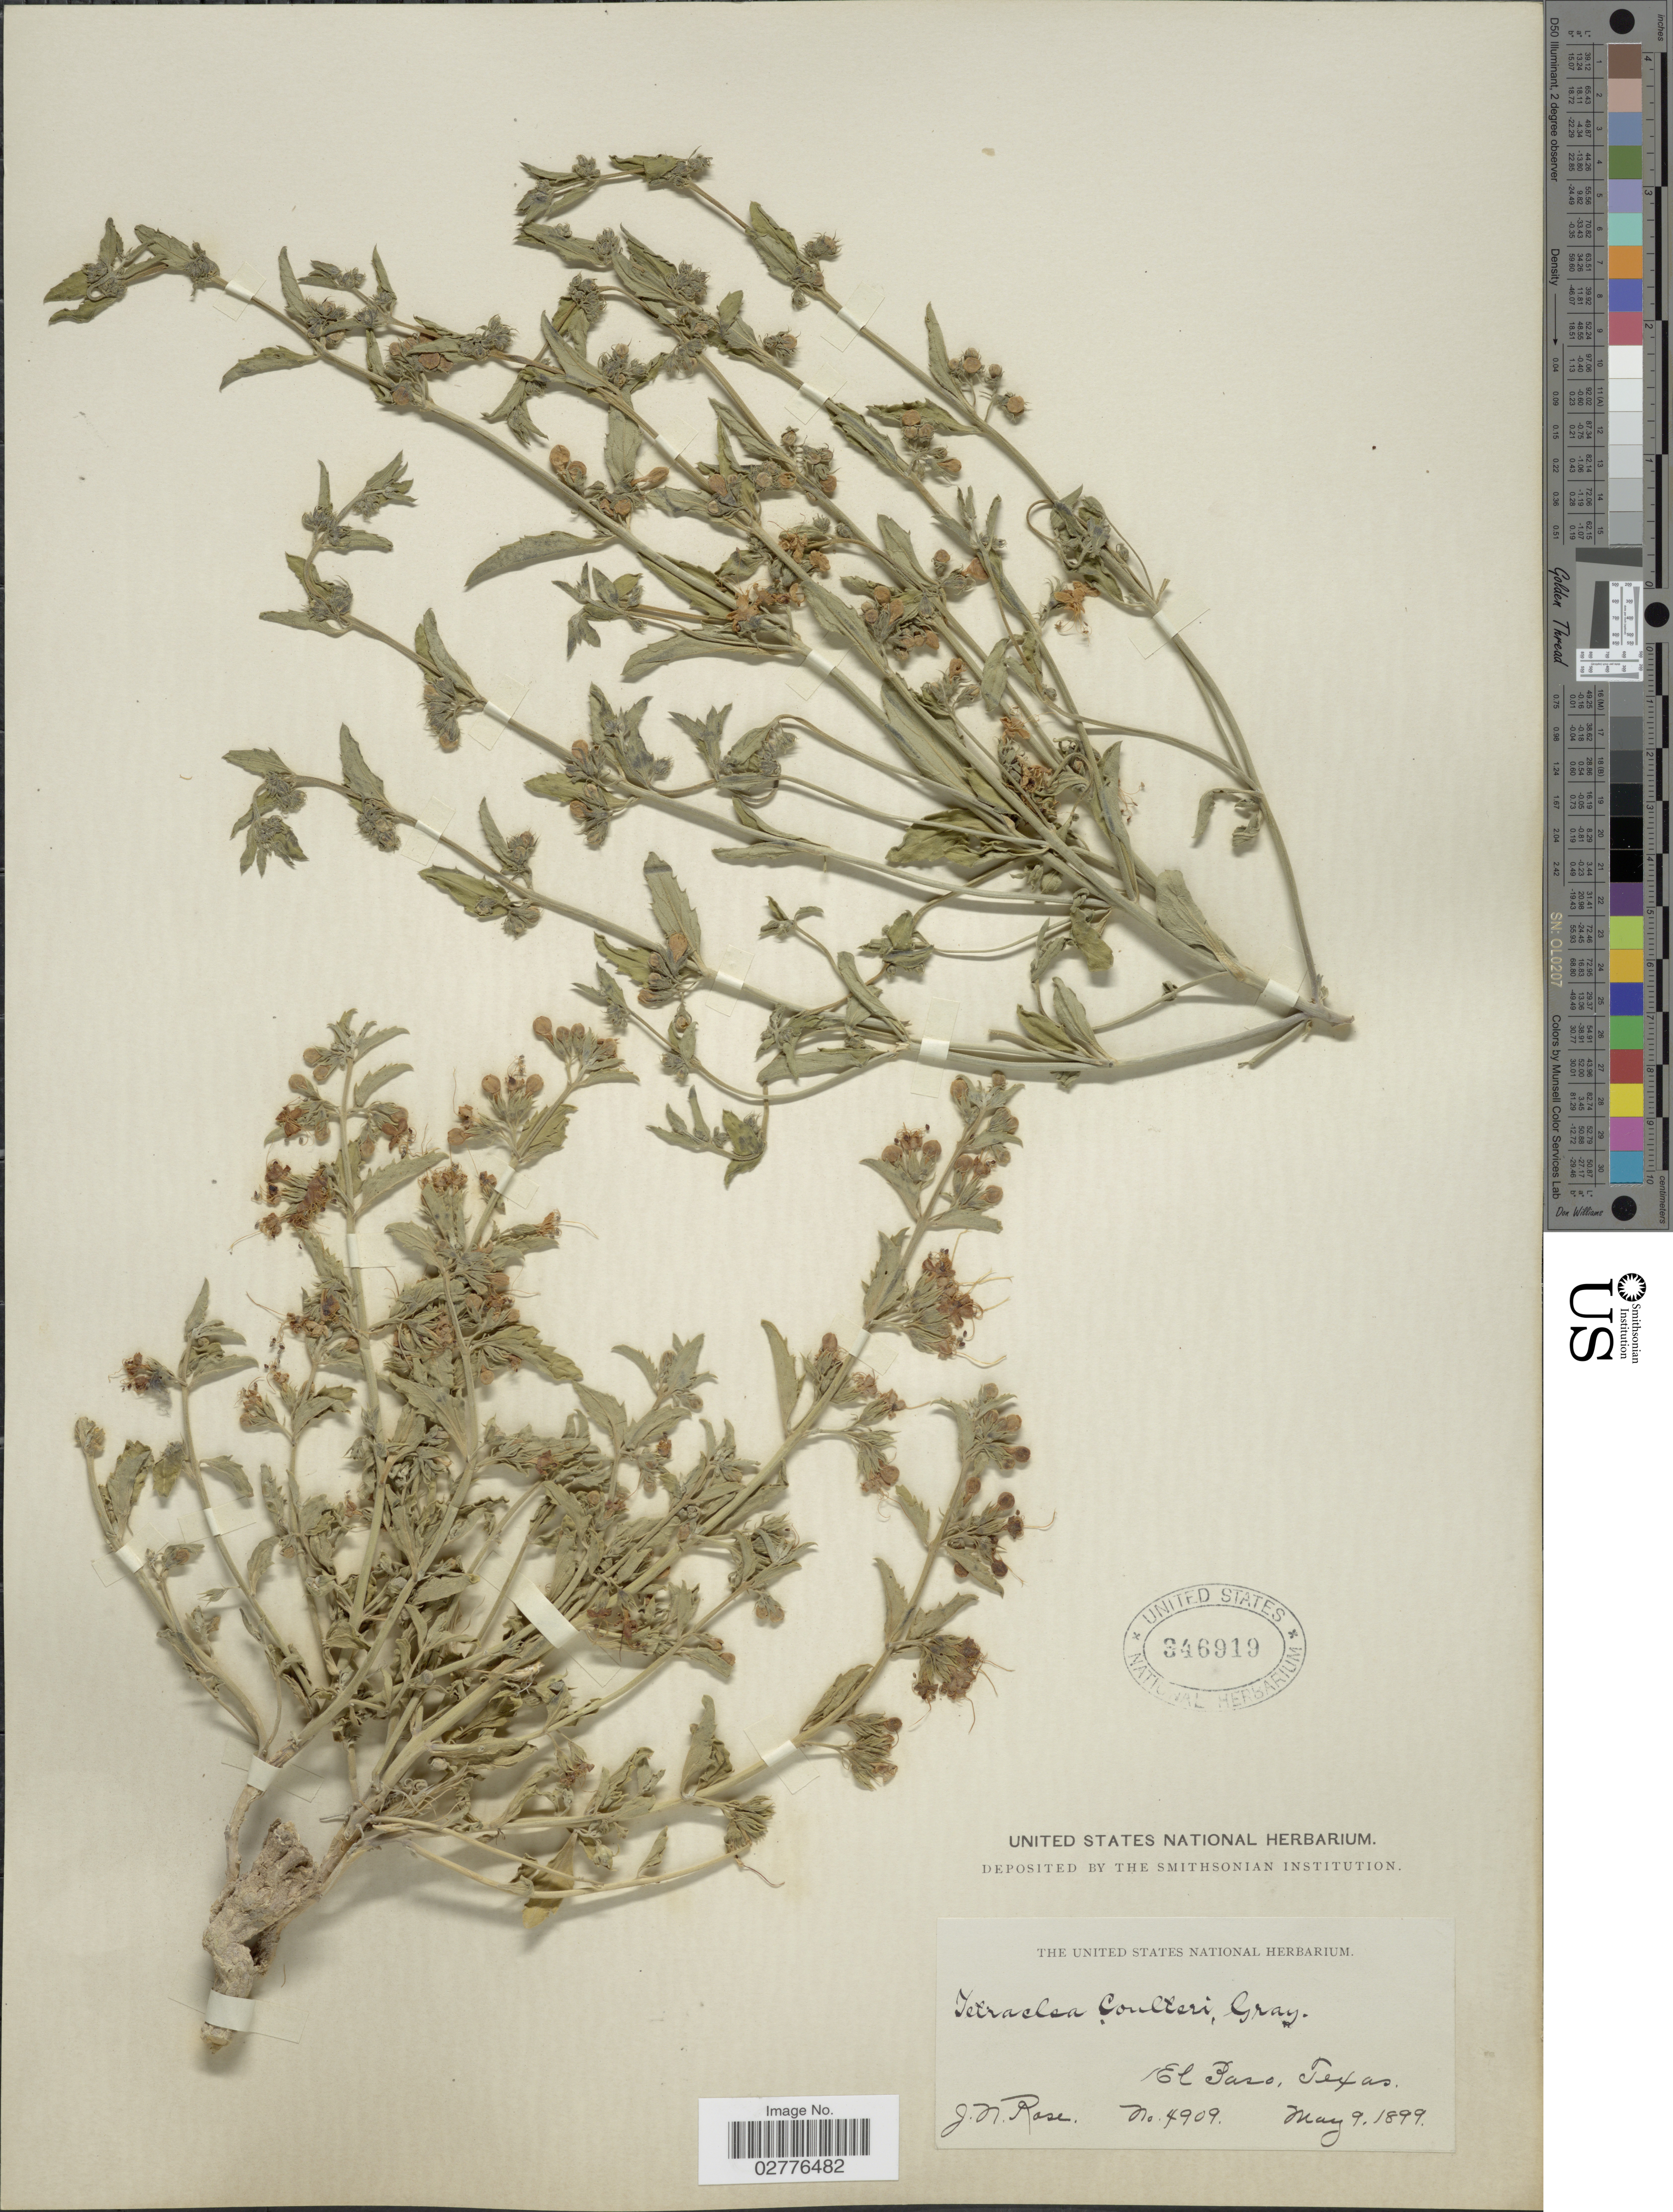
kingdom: Plantae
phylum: Tracheophyta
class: Magnoliopsida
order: Lamiales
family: Lamiaceae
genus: Tetraclea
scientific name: Tetraclea coulteri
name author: A. Gray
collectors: J. N. Rose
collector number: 4909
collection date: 1899-05-09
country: United States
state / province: Texas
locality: El Paso.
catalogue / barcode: US 346919